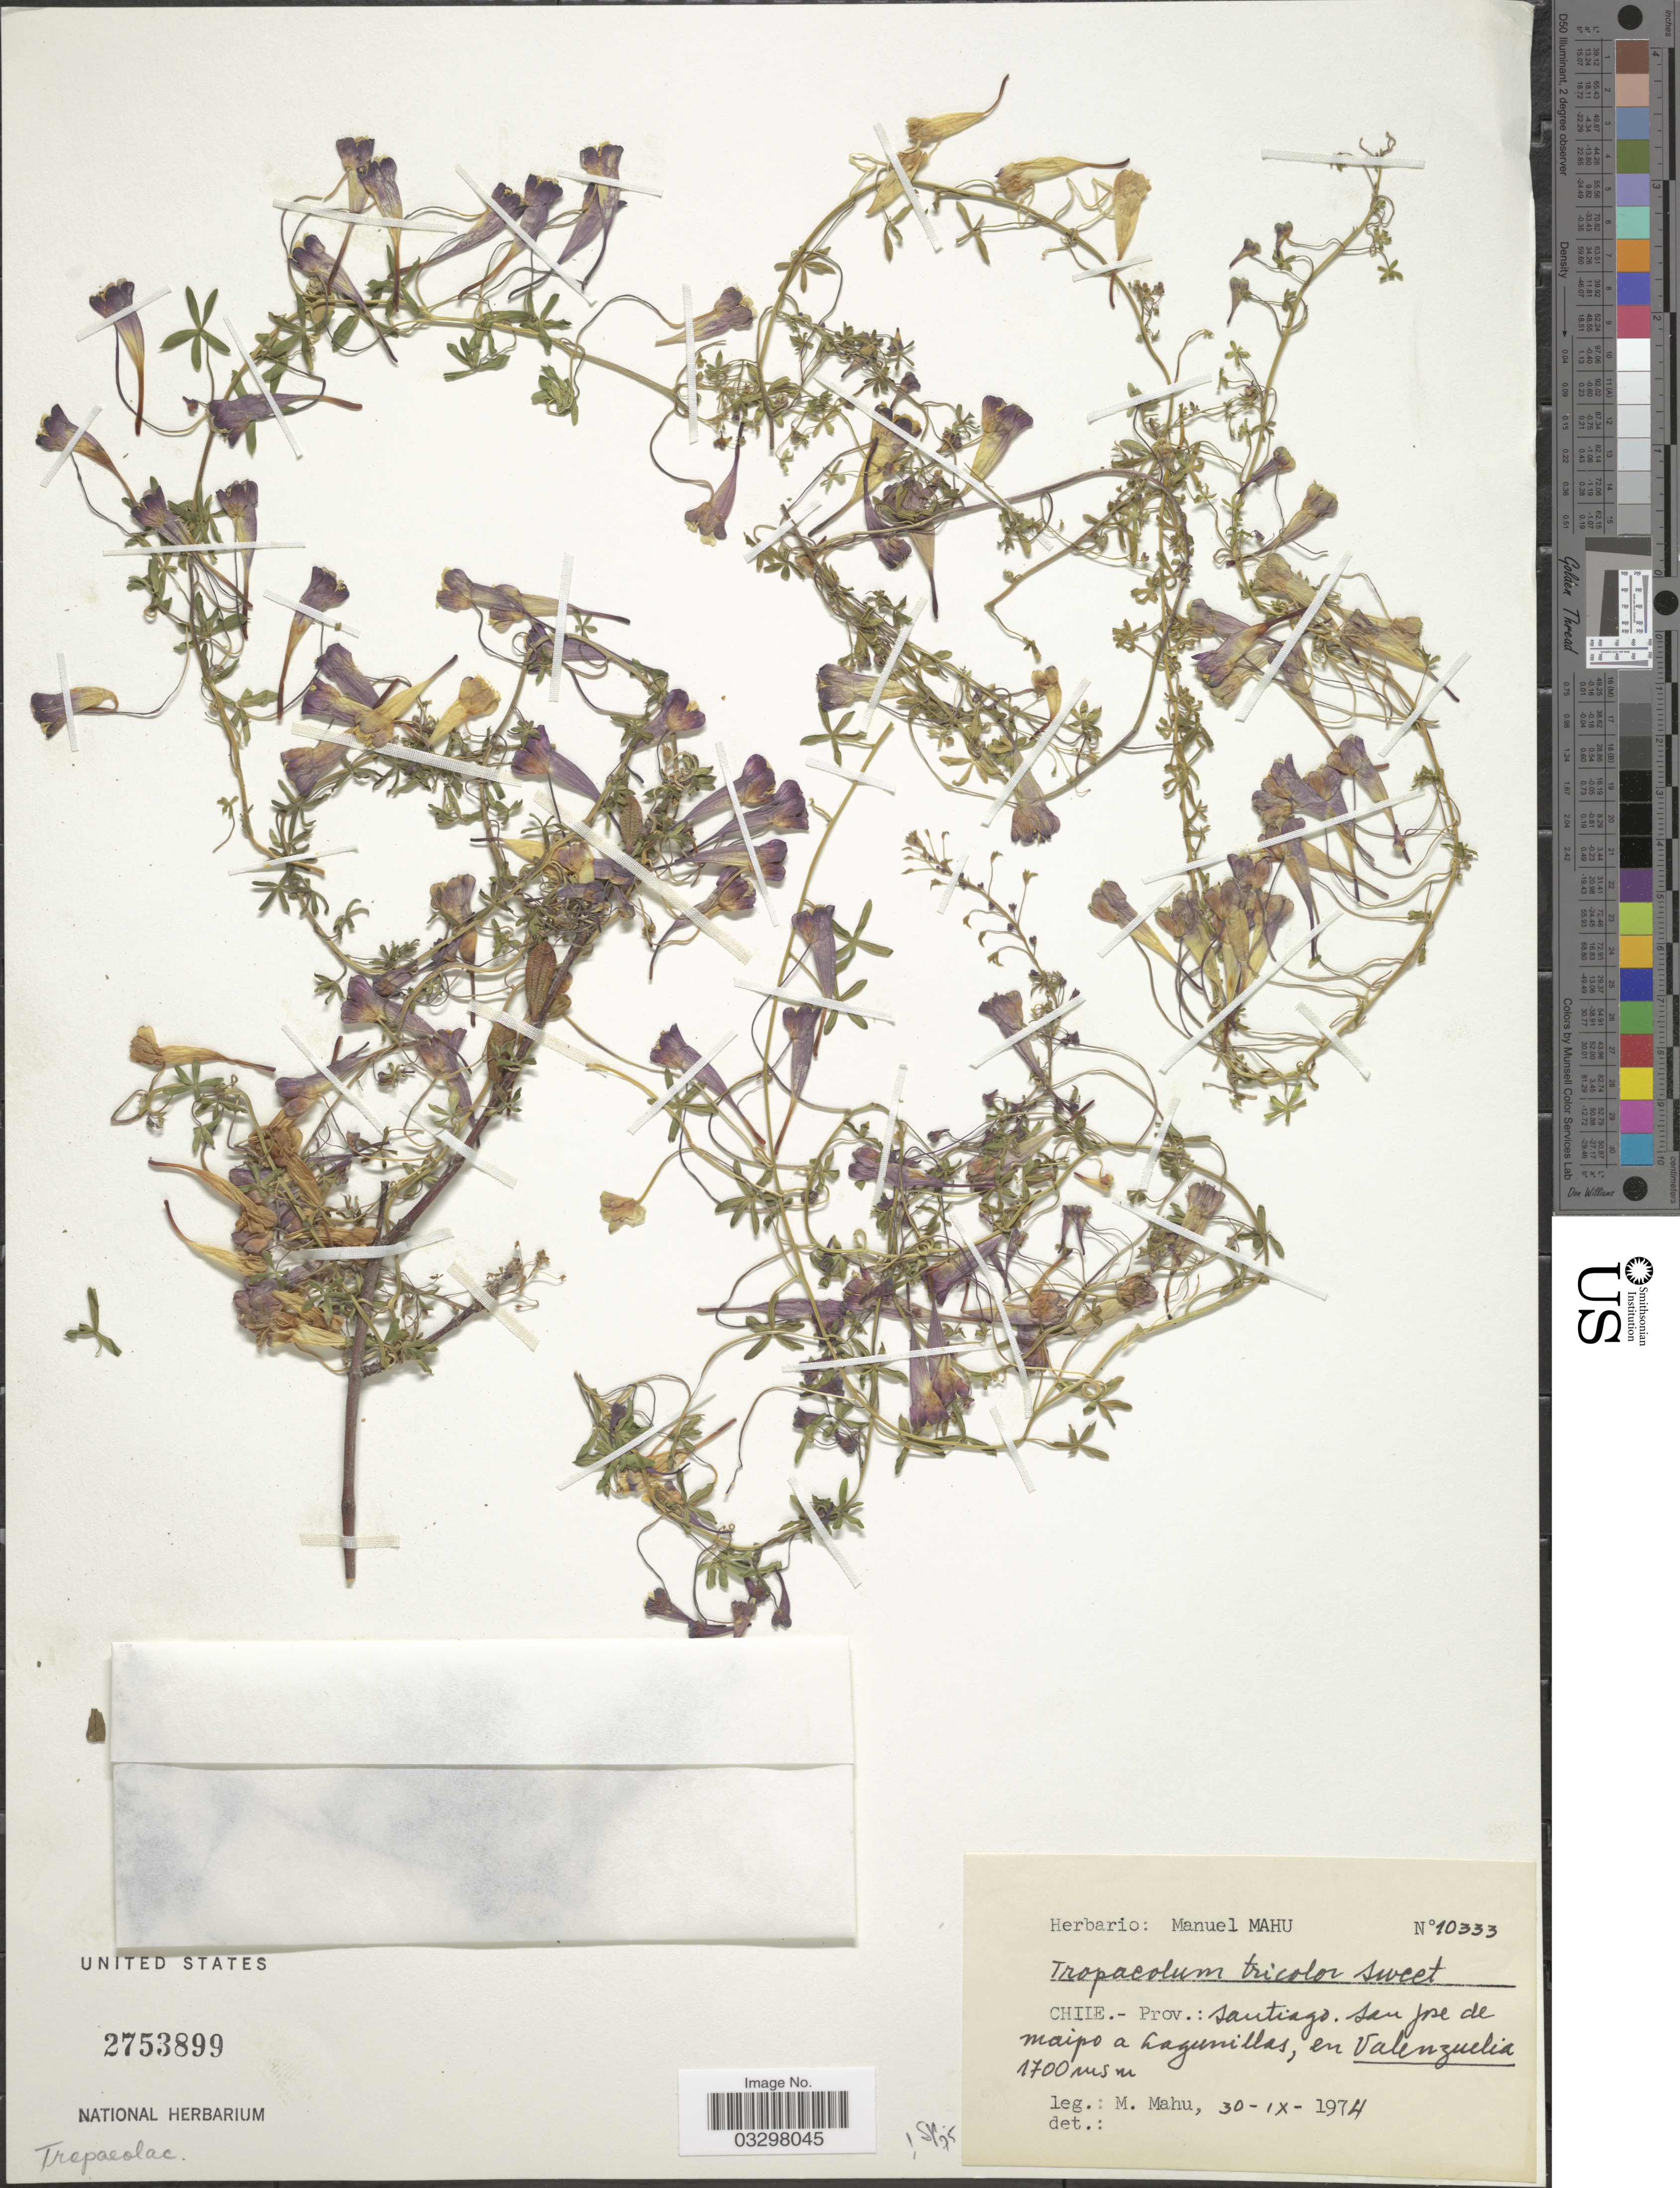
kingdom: Plantae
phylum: Tracheophyta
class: Magnoliopsida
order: Brassicales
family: Tropaeolaceae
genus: Tropaeolum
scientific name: Tropaeolum tricolor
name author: Sweet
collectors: M. Mahu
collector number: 10333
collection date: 1974-09-30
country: Chile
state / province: Región Metropolitana (RM)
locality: Prov.: Santiago. San Jose de maipo a Lagunillas, en Valenzuelia.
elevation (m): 1700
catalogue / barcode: US 2753899